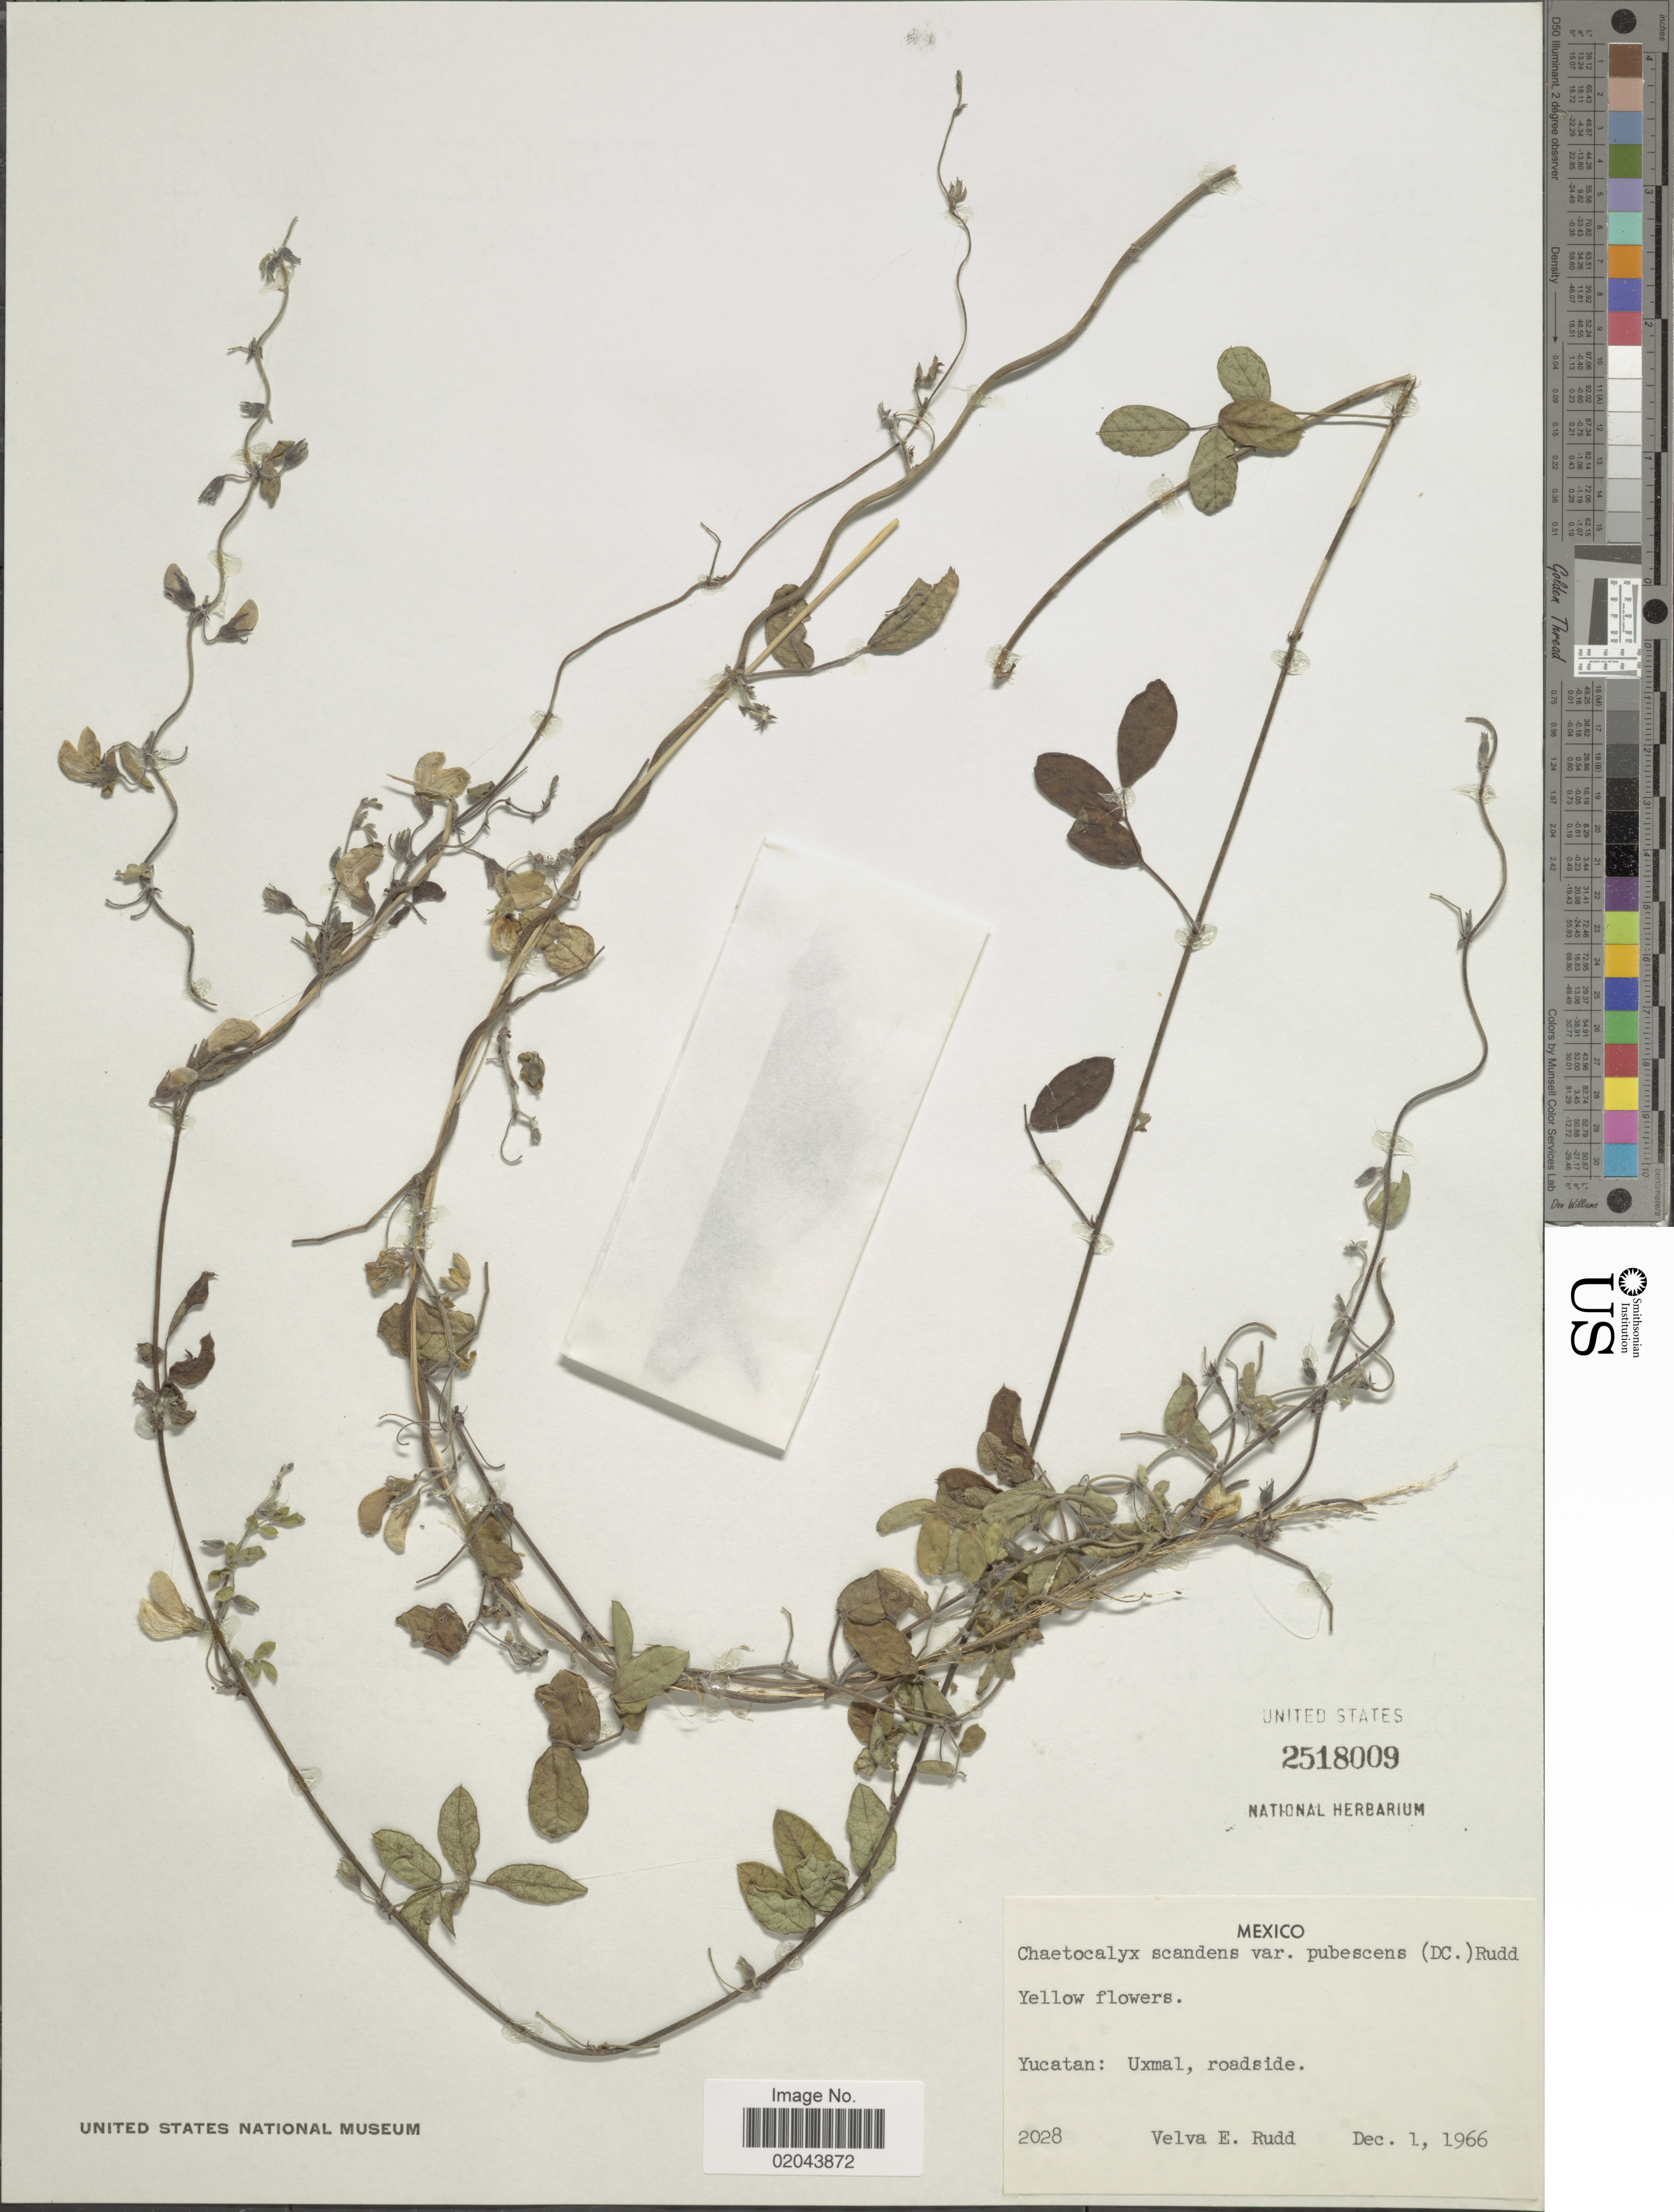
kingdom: Plantae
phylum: Tracheophyta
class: Magnoliopsida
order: Fabales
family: Fabaceae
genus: Chaetocalyx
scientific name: Chaetocalyx scandens var. pubescens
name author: (DC.) Rudd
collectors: V. E. Rudd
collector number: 2028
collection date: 1966-12-01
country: Mexico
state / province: Yucatán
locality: Uxmal, roadside.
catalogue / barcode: US 2518009